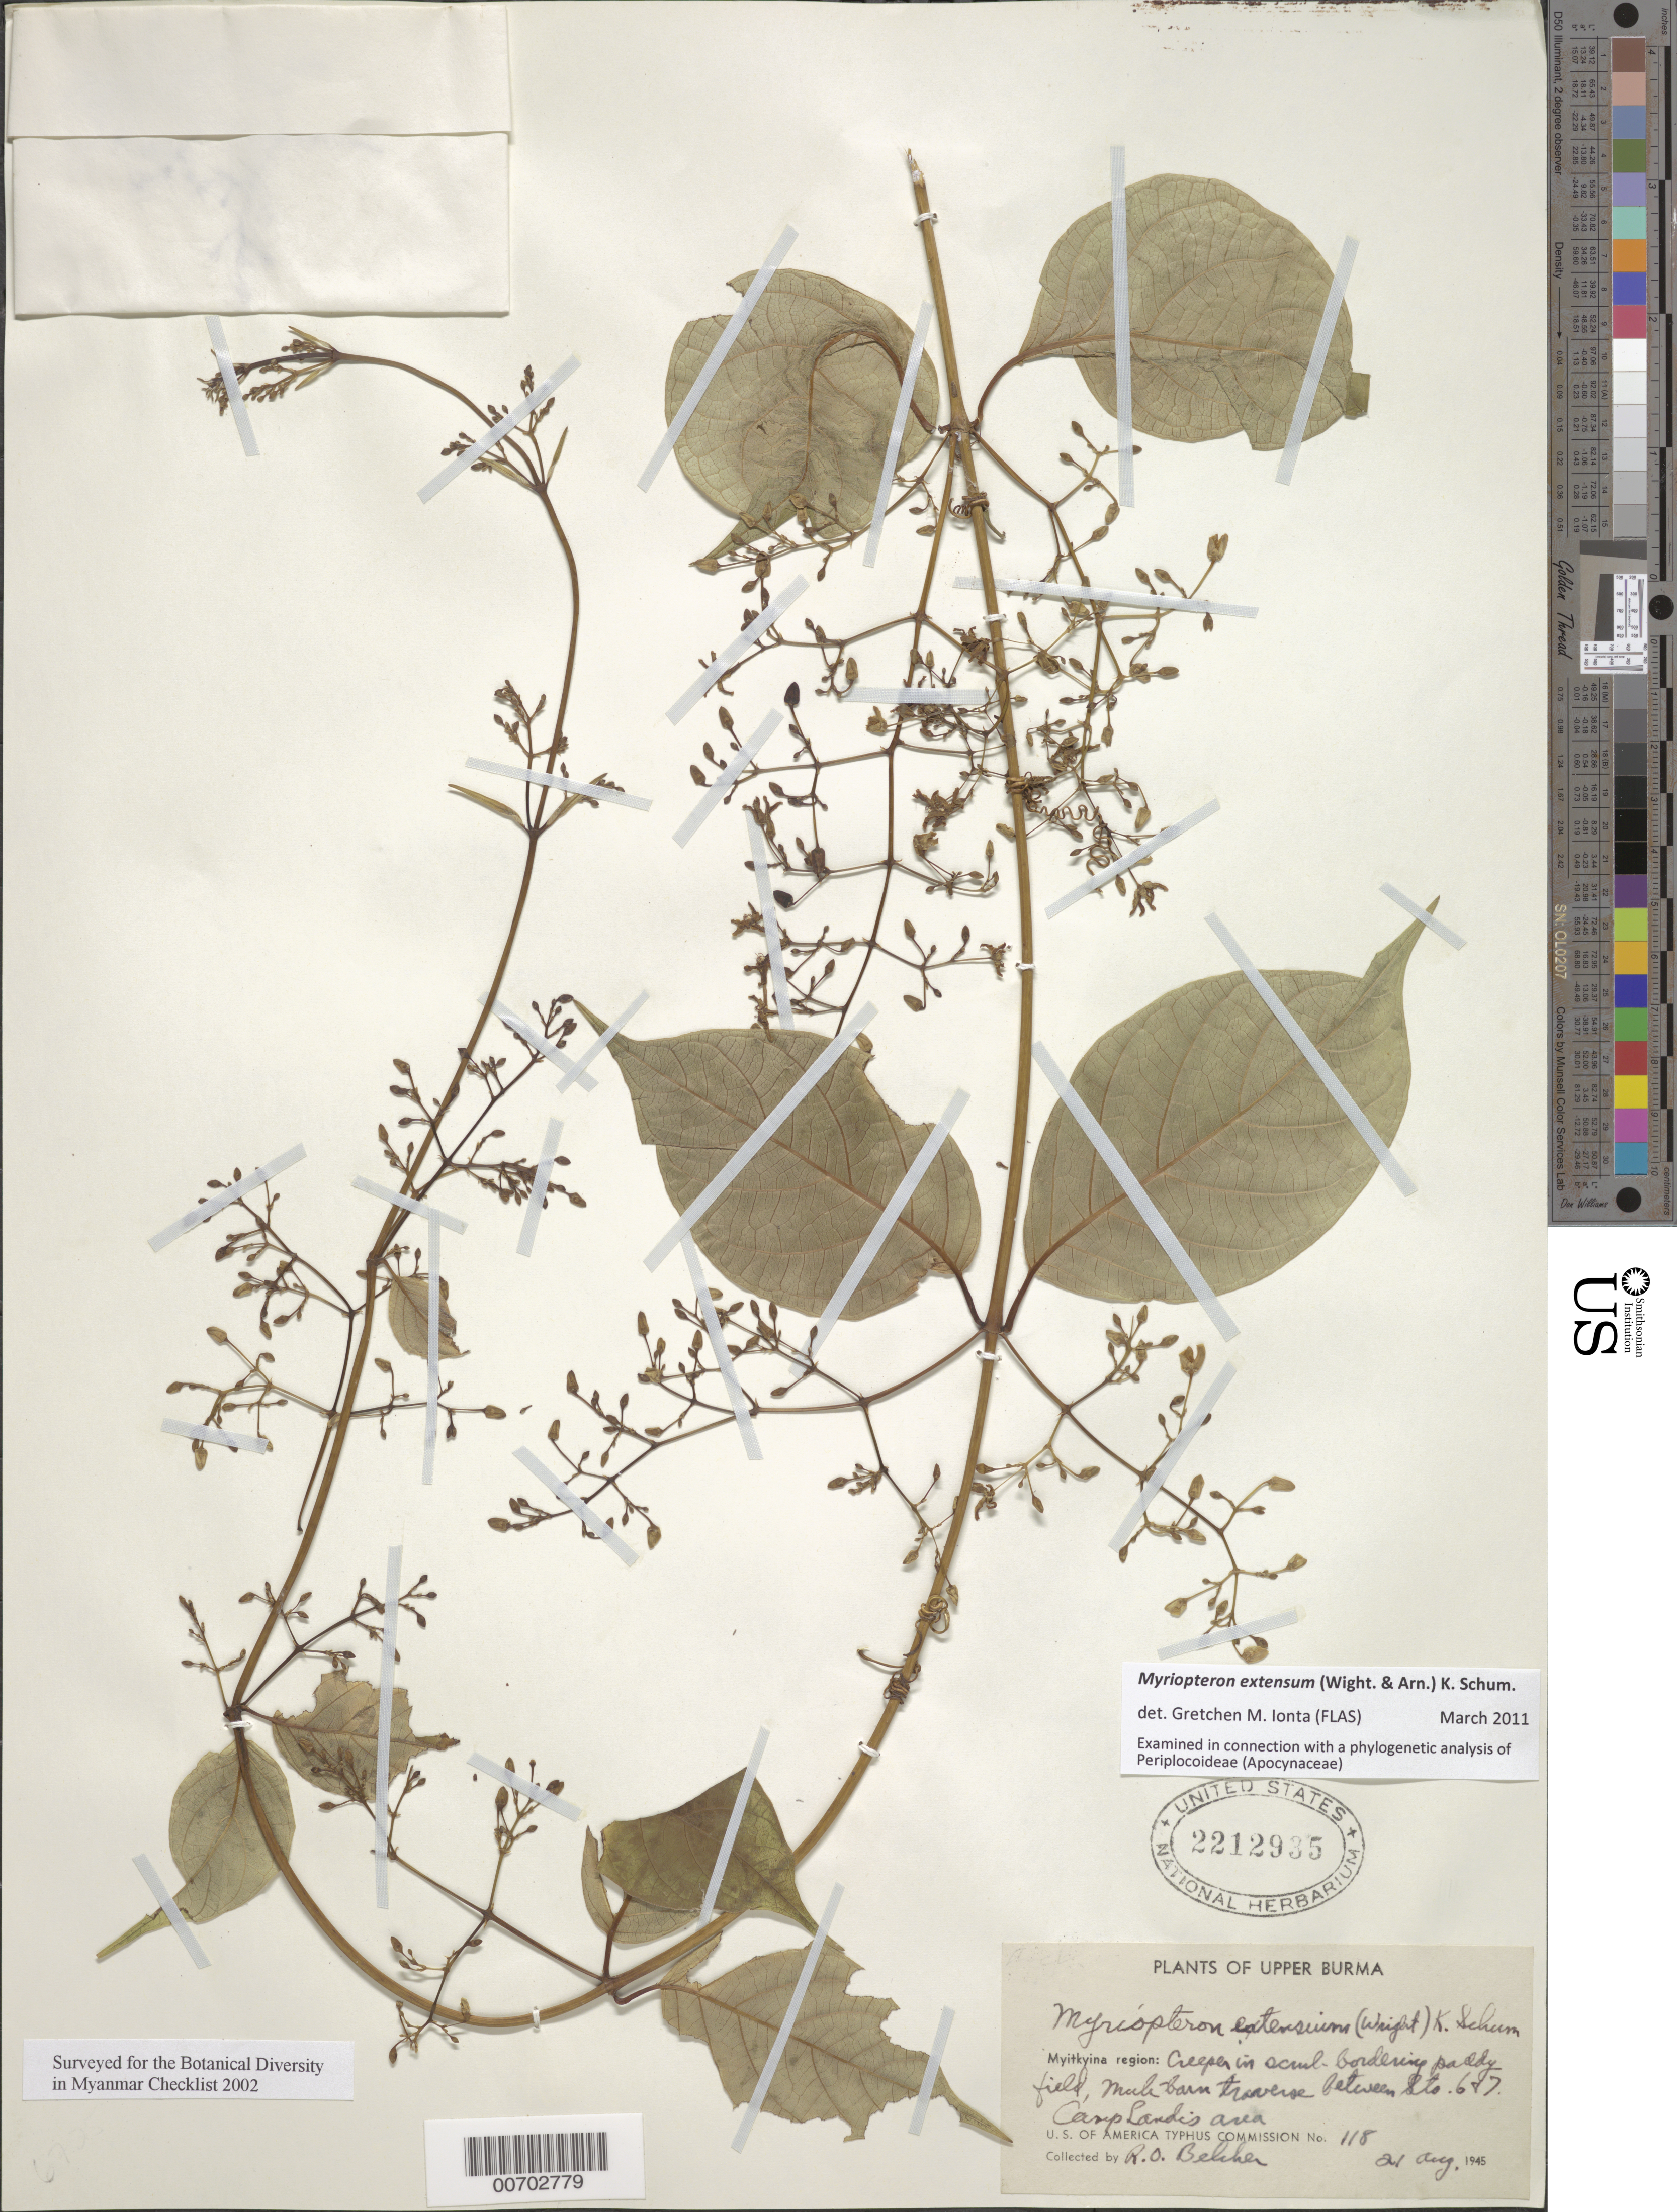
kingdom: Plantae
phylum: Tracheophyta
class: Magnoliopsida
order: Gentianales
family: Apocynaceae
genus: Myriopteron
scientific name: Myriopteron extensum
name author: (C. Wright) K. Schum.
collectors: R. Belcher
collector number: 118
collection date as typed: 21 Aug 1945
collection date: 1945-08-21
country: Myanmar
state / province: Kachin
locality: Myitkyina, Camp Landis Area, betw. Sta. 6-7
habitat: Scrub edge of paddy field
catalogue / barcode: US 2212935